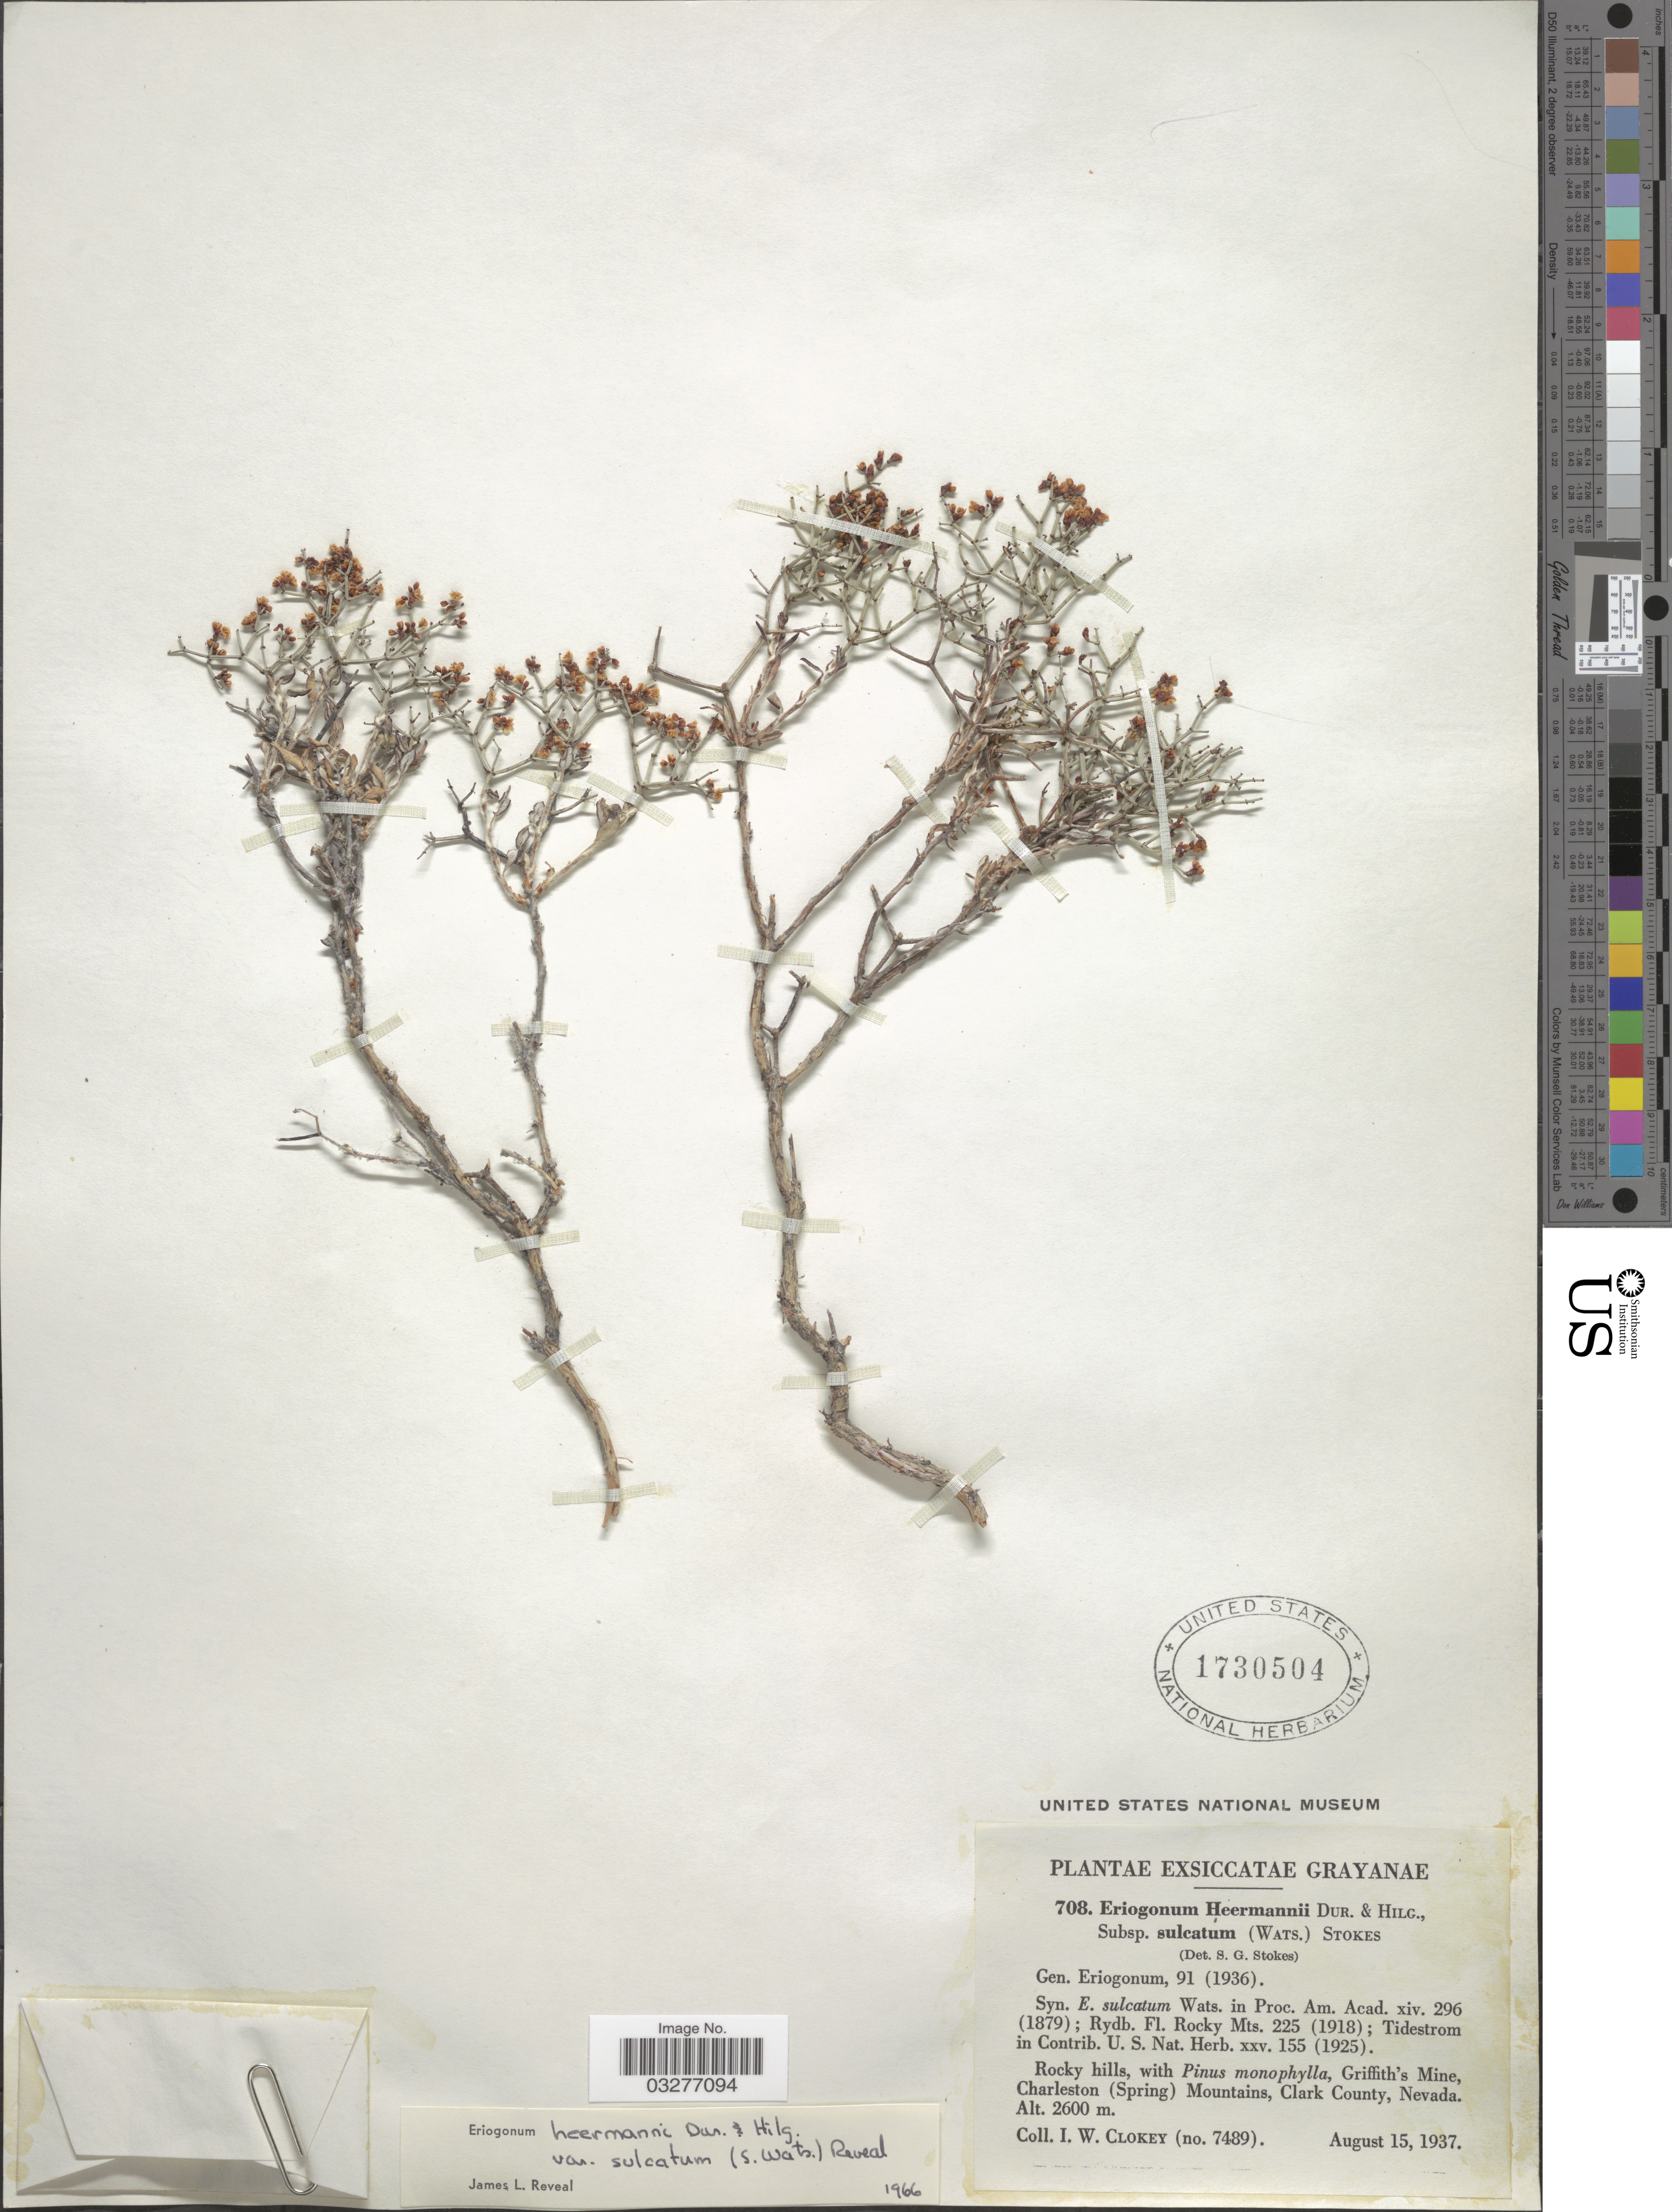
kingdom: Plantae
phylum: Tracheophyta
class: Magnoliopsida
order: Caryophyllales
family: Polygonaceae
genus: Eriogonum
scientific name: Eriogonum heermannii var. sulcatum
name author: (S. Watson) Munz & Reveal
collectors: I. W. Clokey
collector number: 7489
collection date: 1937-08-15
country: United States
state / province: Nevada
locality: Griffith's Mine, Charleston (Spring) Mountains, Clark County.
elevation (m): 2600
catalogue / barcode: US 1730504